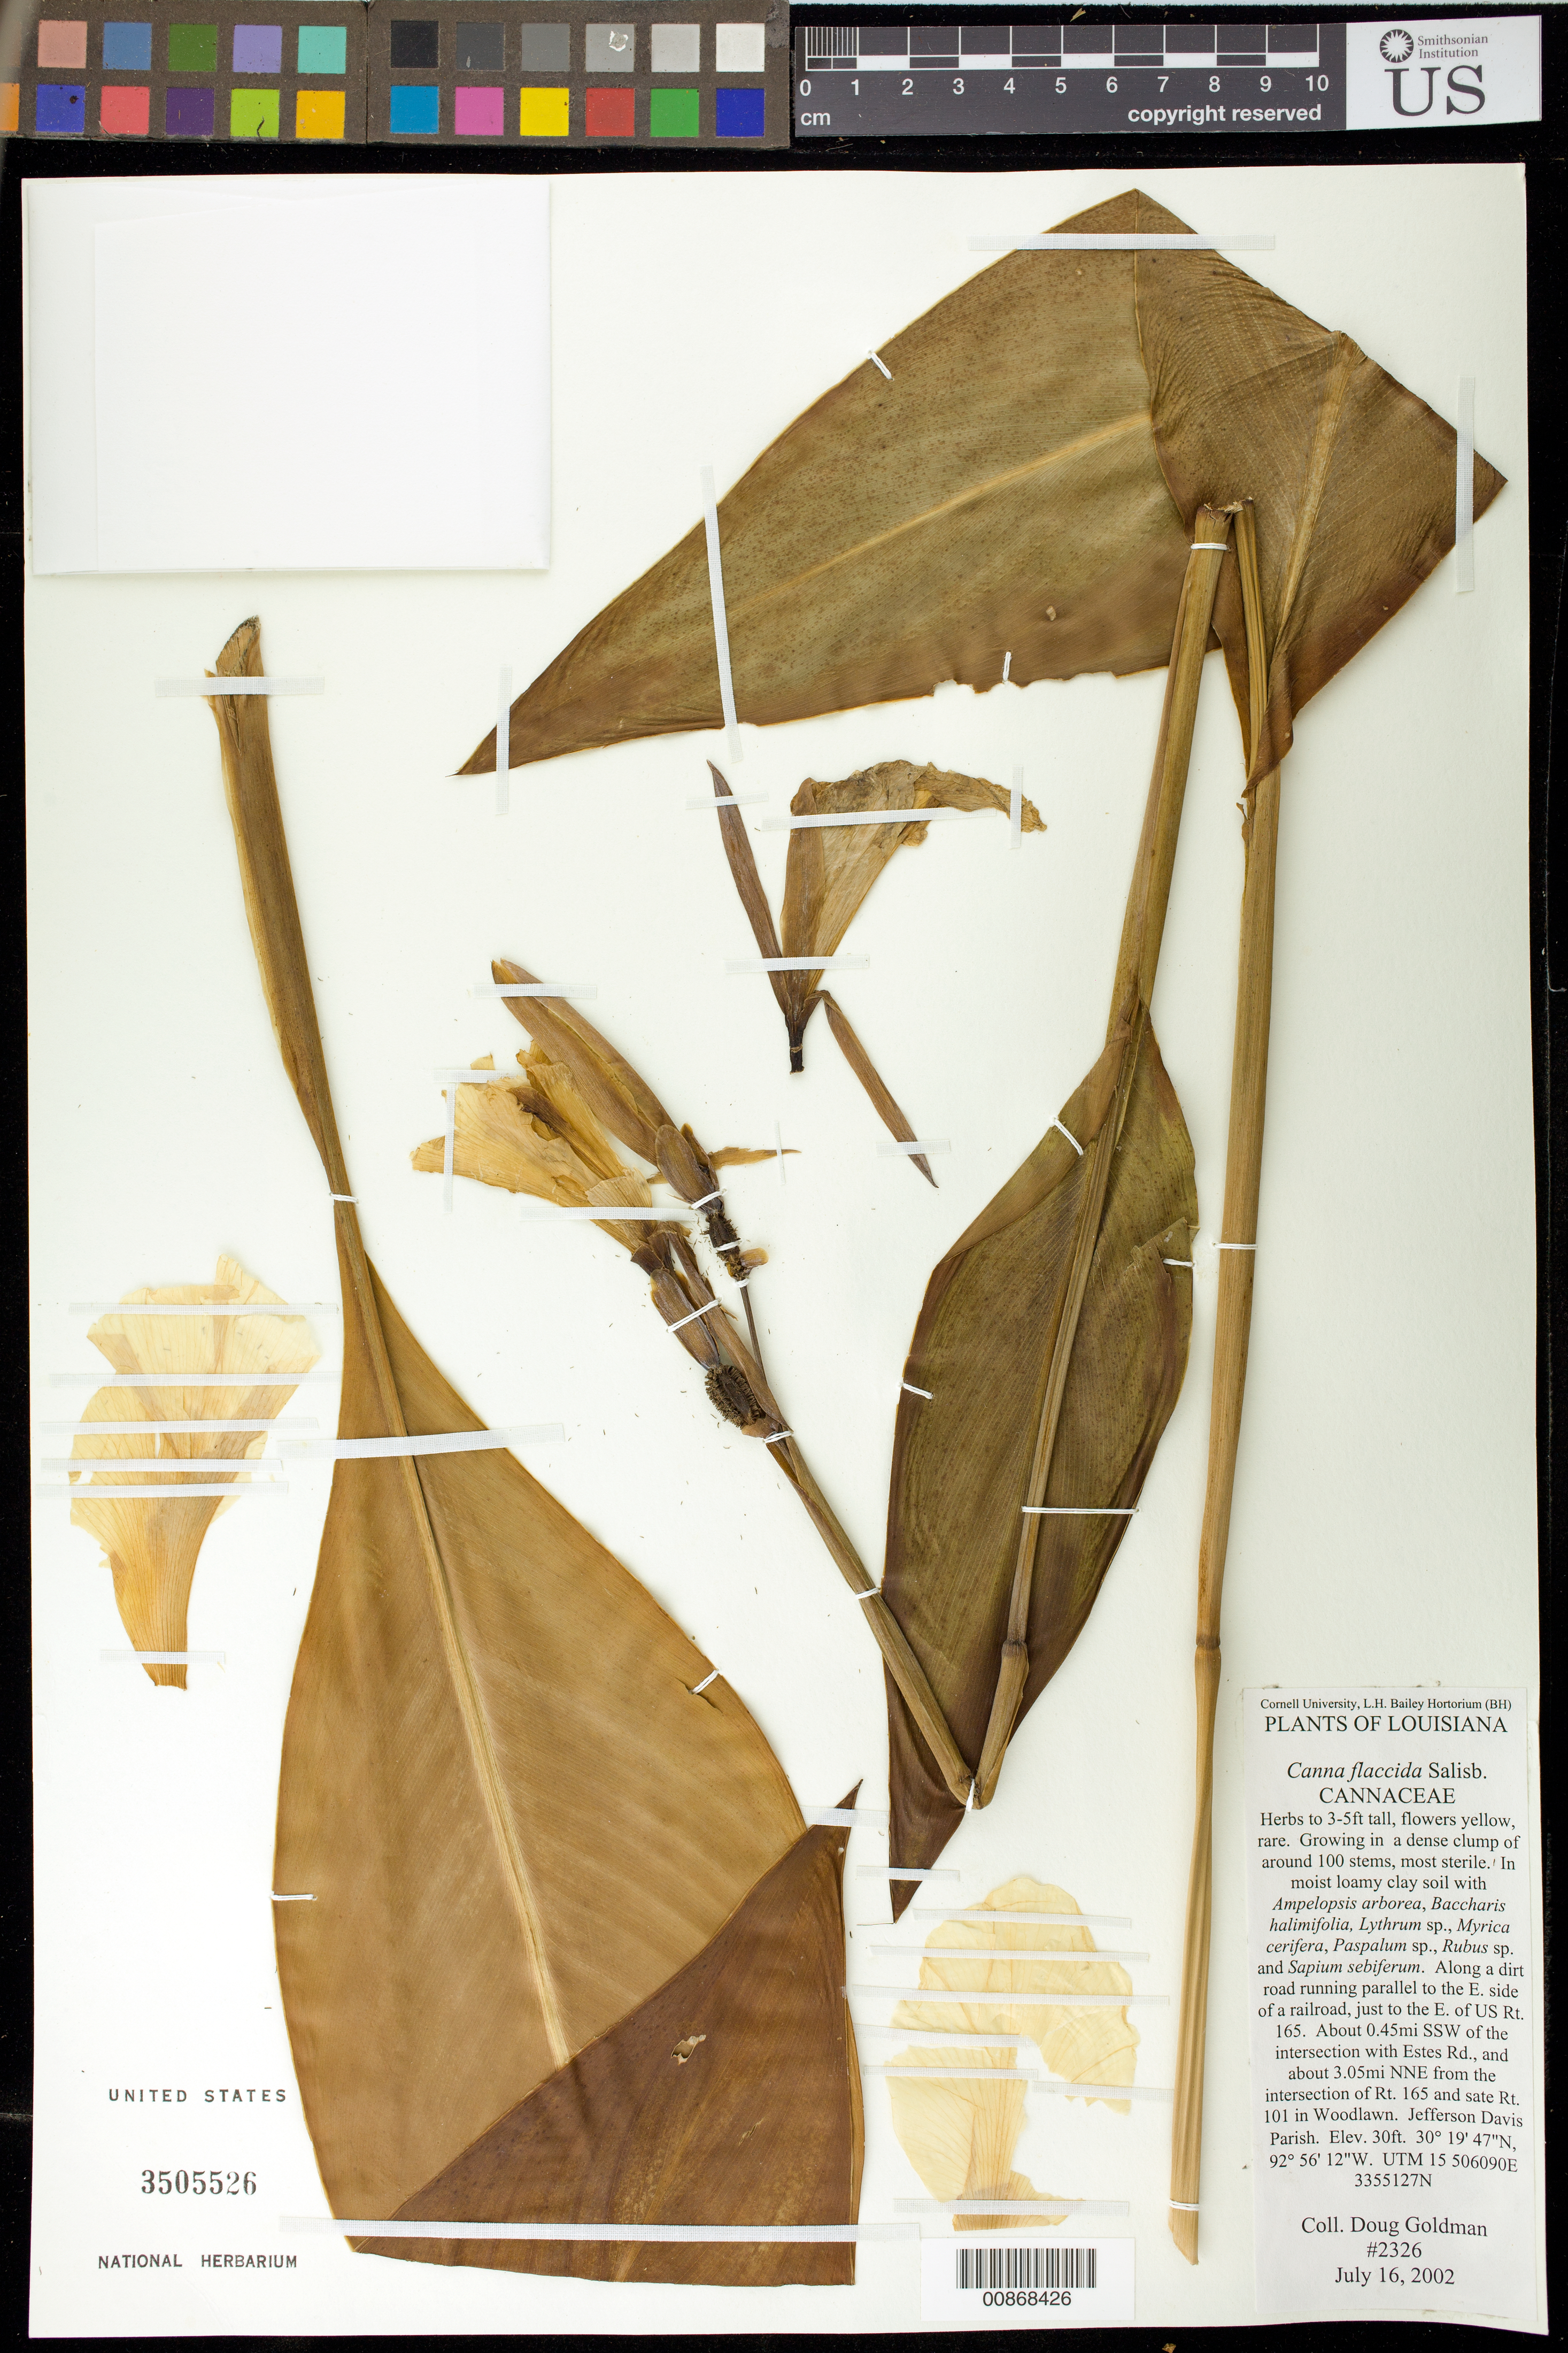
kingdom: Plantae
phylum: Tracheophyta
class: Liliopsida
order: Zingiberales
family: Cannaceae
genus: Canna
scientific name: Canna flaccida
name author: Salisb.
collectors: D. H. Goldman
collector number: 2326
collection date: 2002-07-16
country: United States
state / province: Louisiana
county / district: Jefferson Davis Parish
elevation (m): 9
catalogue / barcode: US 3505526